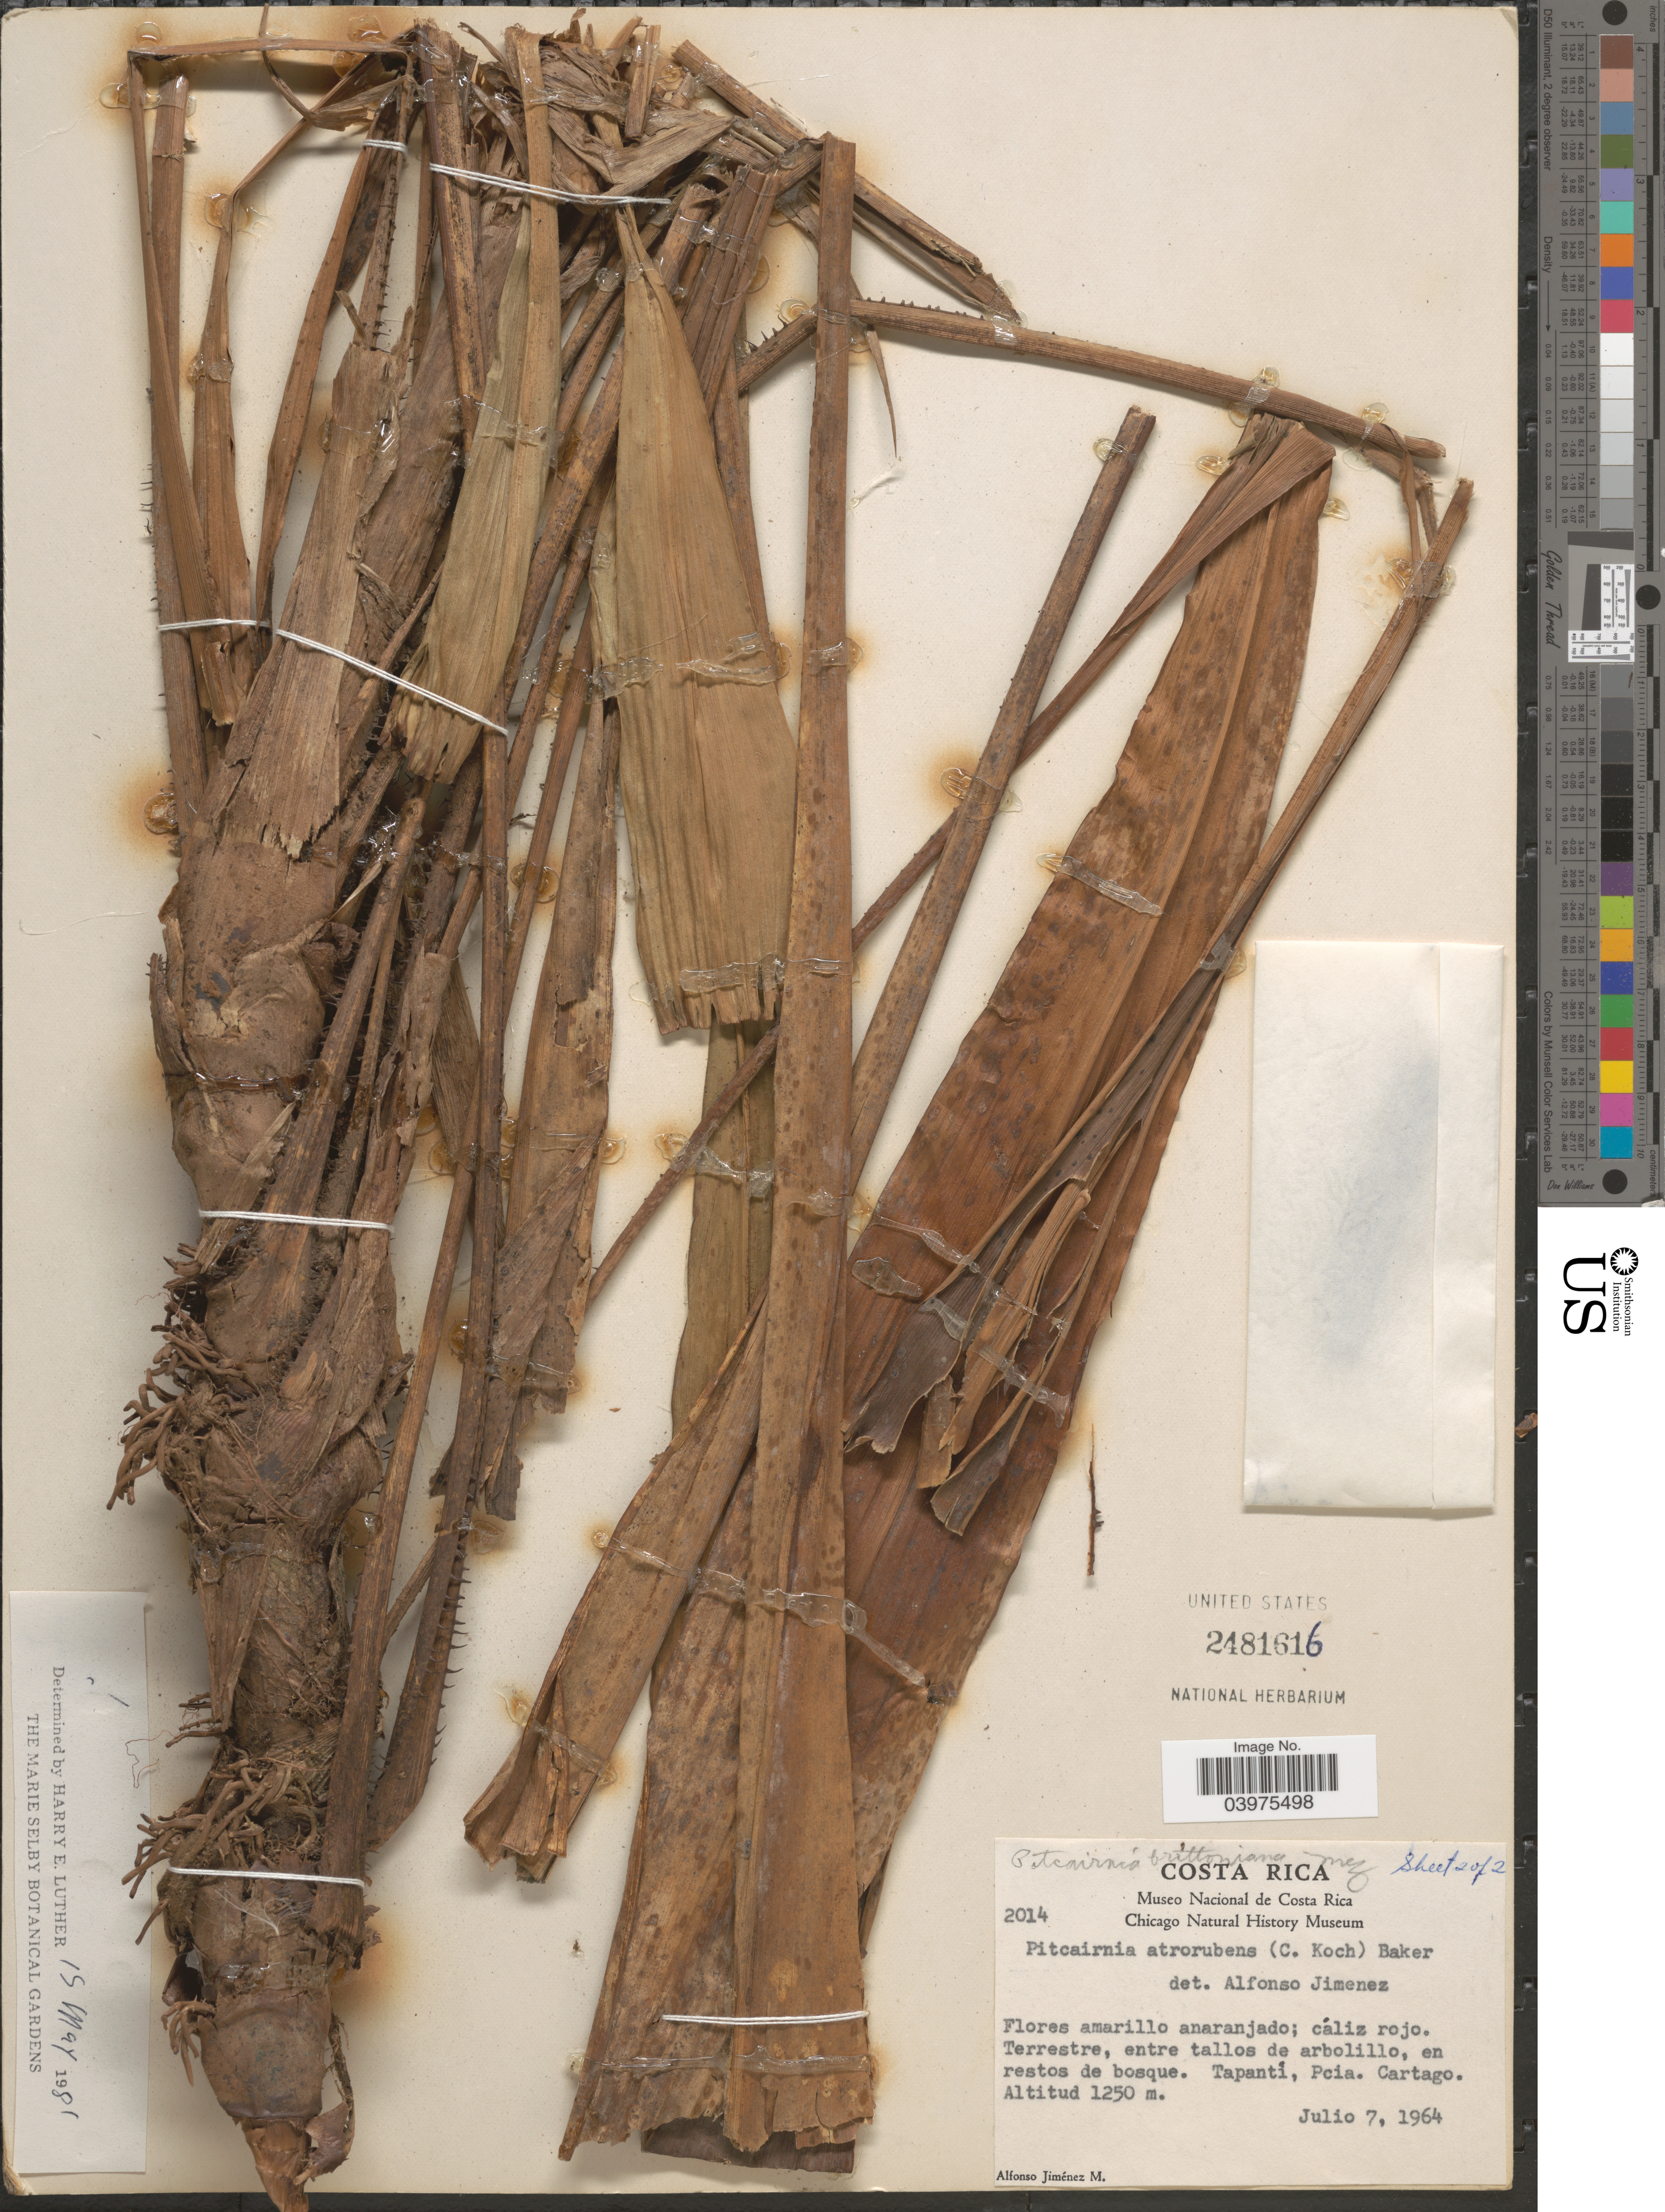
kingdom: Plantae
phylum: Tracheophyta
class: Liliopsida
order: Poales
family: Bromeliaceae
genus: Pitcairnia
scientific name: Pitcairnia brittoniana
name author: Mez in A. DC.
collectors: A. Jimenez M.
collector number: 2014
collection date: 1964-07-07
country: Costa Rica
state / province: Cartago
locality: Tapanti, Pcia. Cartago.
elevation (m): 1250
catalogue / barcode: US 2481616